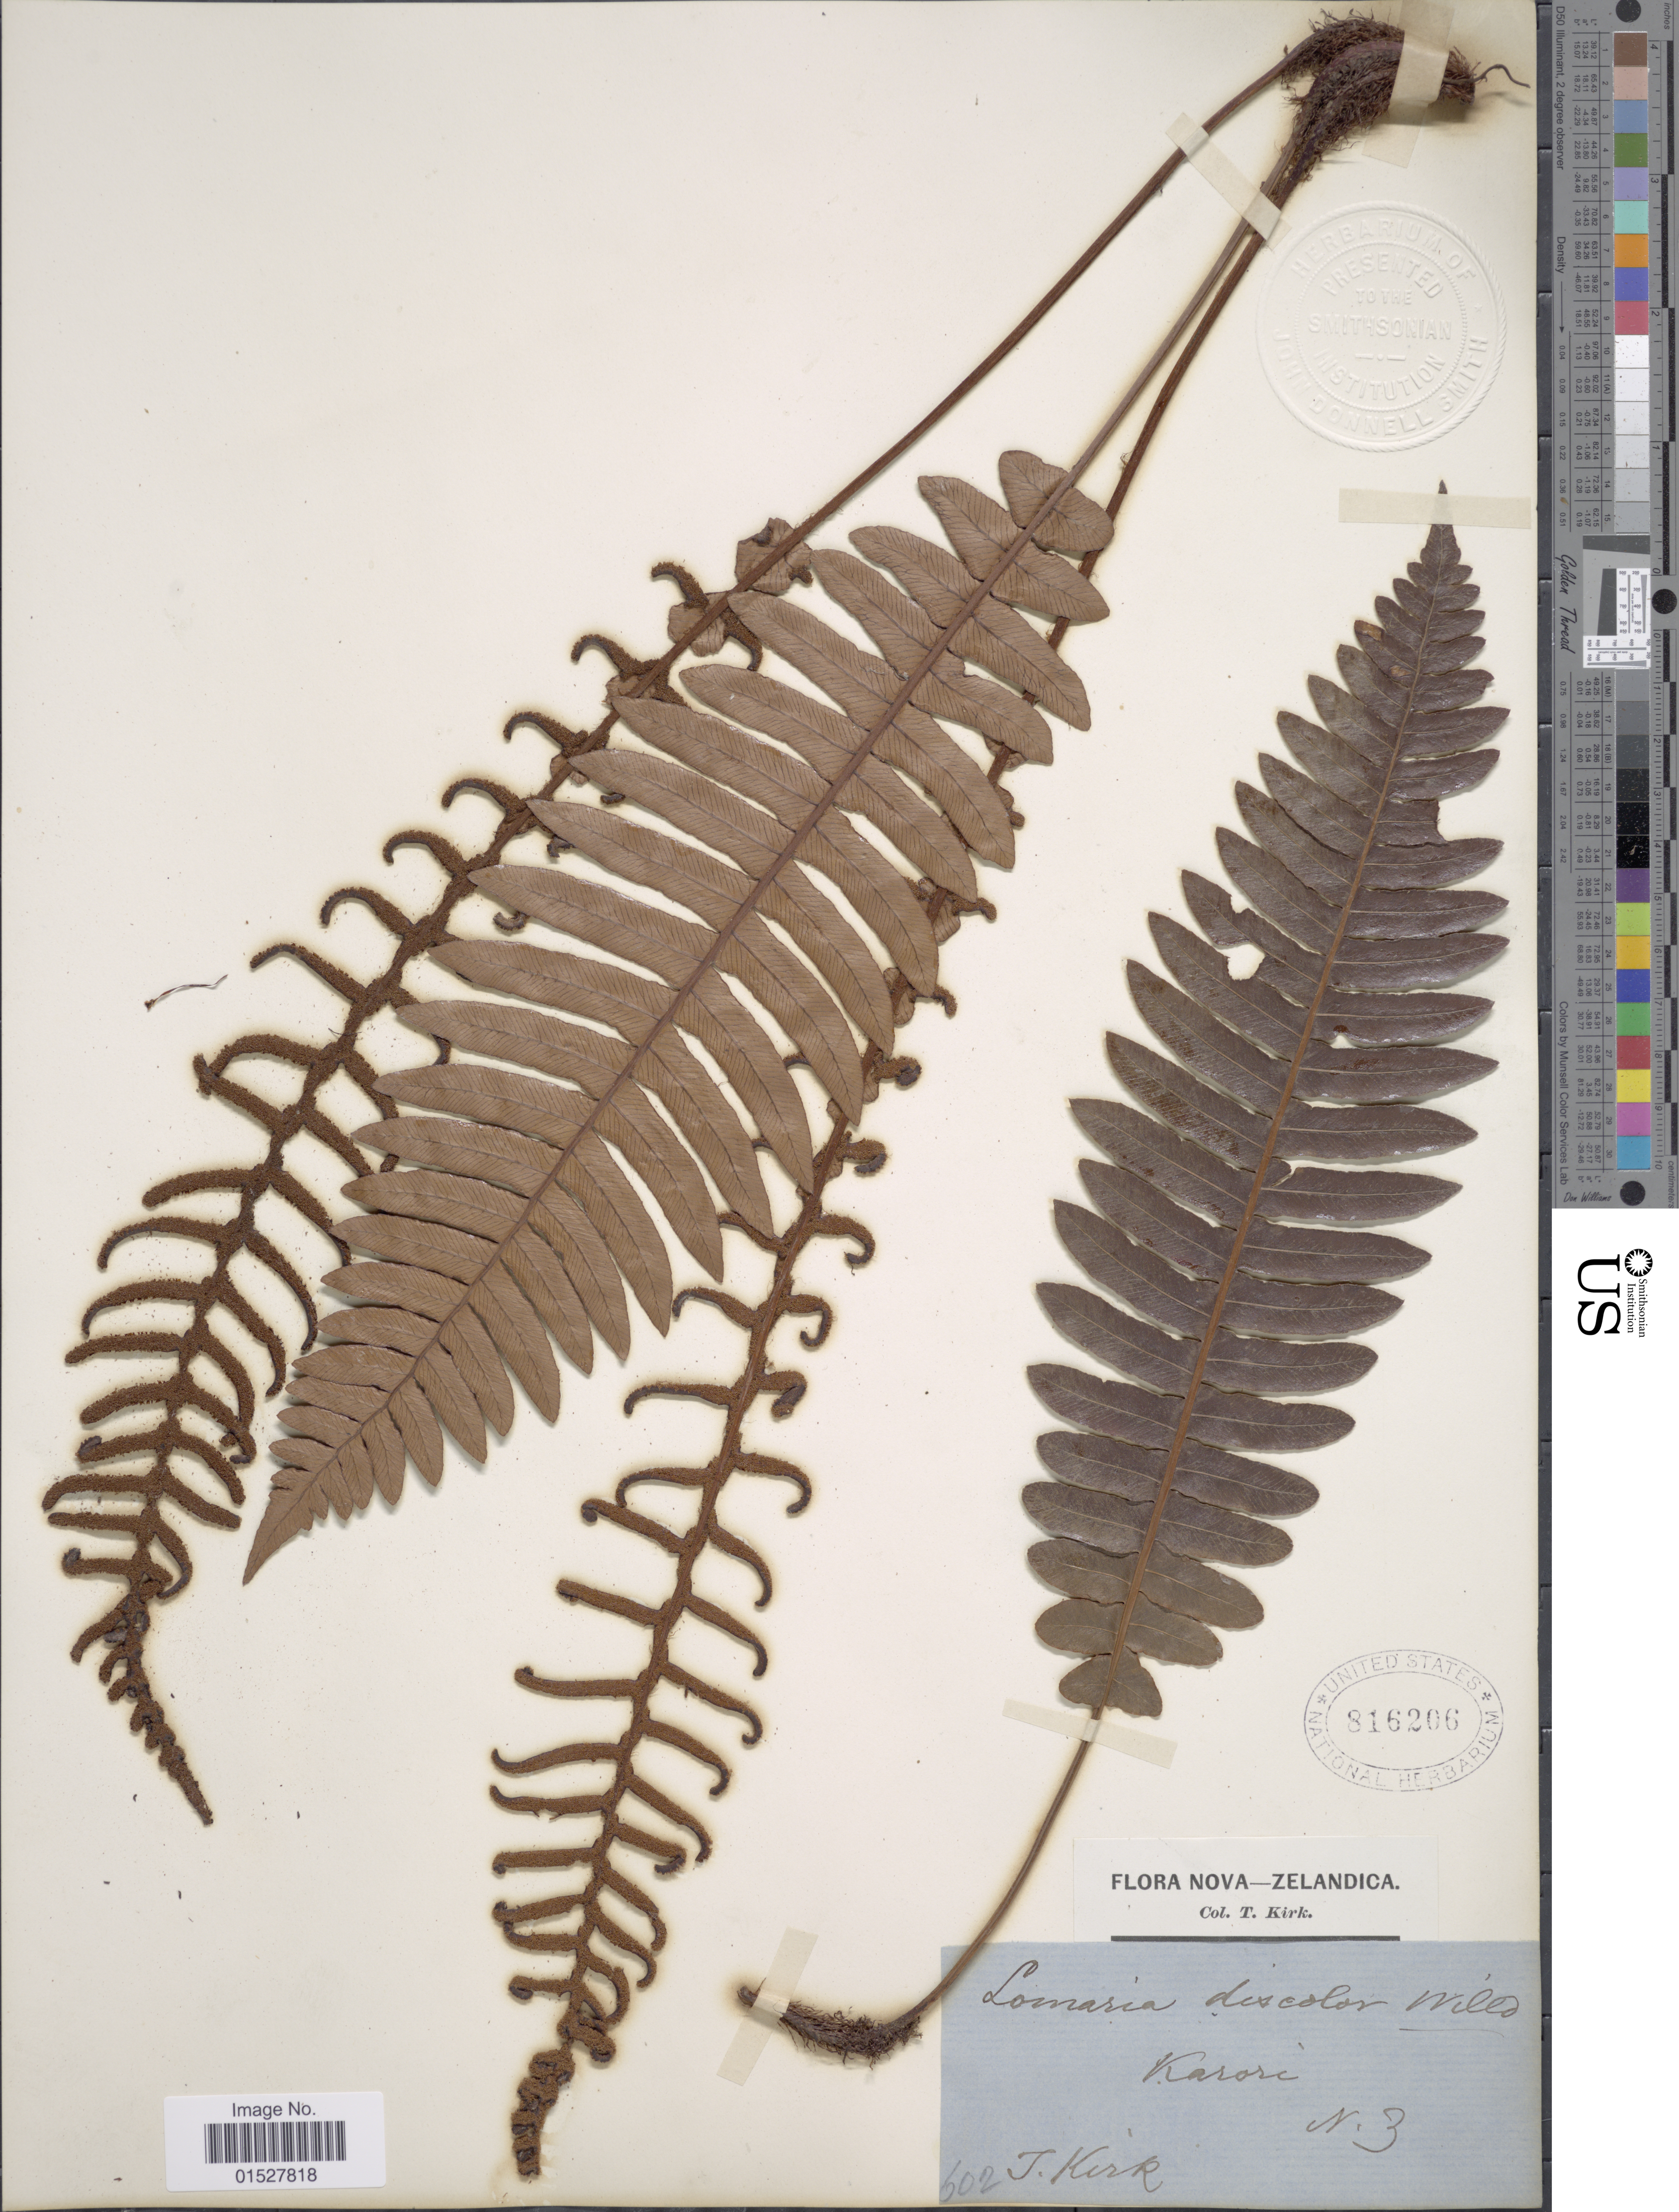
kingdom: Plantae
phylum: Tracheophyta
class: Polypodiopsida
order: Polypodiales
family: Blechnaceae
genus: Blechnum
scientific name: Blechnum discolor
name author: (G. Forst.) Keyserl.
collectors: T. Kirk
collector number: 602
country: New Zealand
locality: Karori.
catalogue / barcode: US 816206